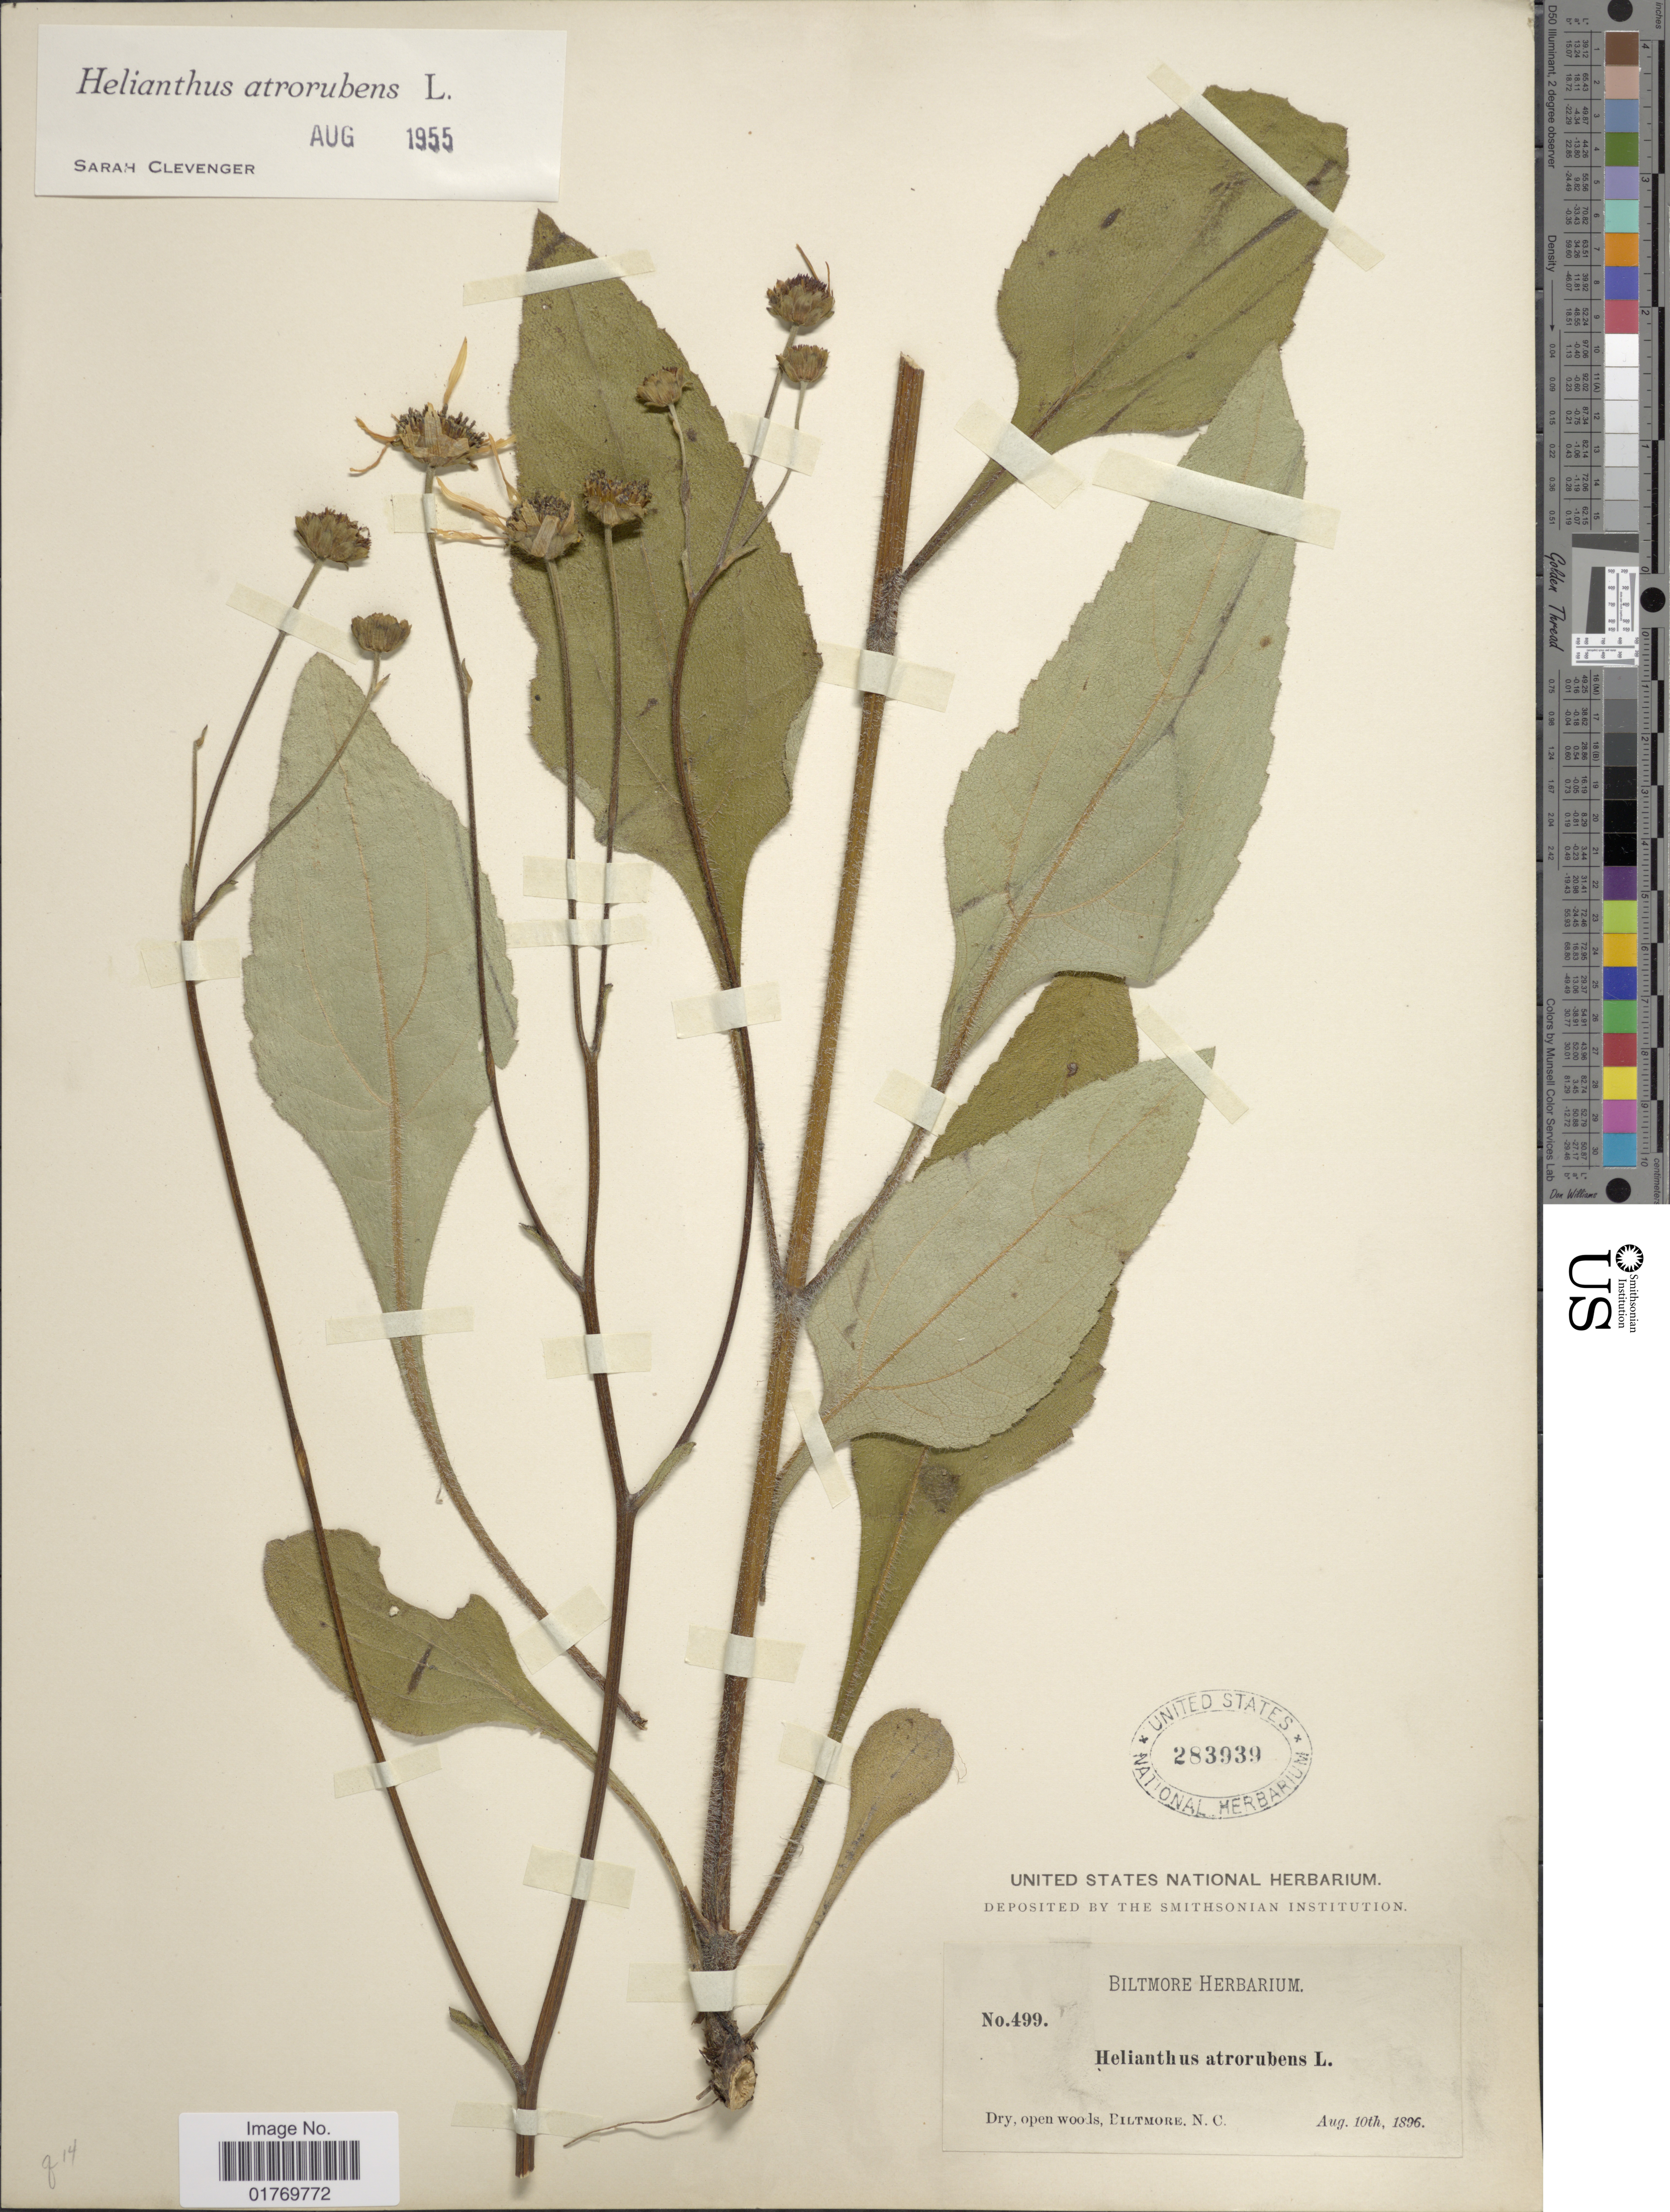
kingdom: Plantae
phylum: Tracheophyta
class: Magnoliopsida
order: Asterales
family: Asteraceae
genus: Helianthus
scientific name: Helianthus atrorubens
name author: L.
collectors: ex herb. Biltmore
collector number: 499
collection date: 1896-08-10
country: United States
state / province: North Carolina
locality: Biltmore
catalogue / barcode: US 283939